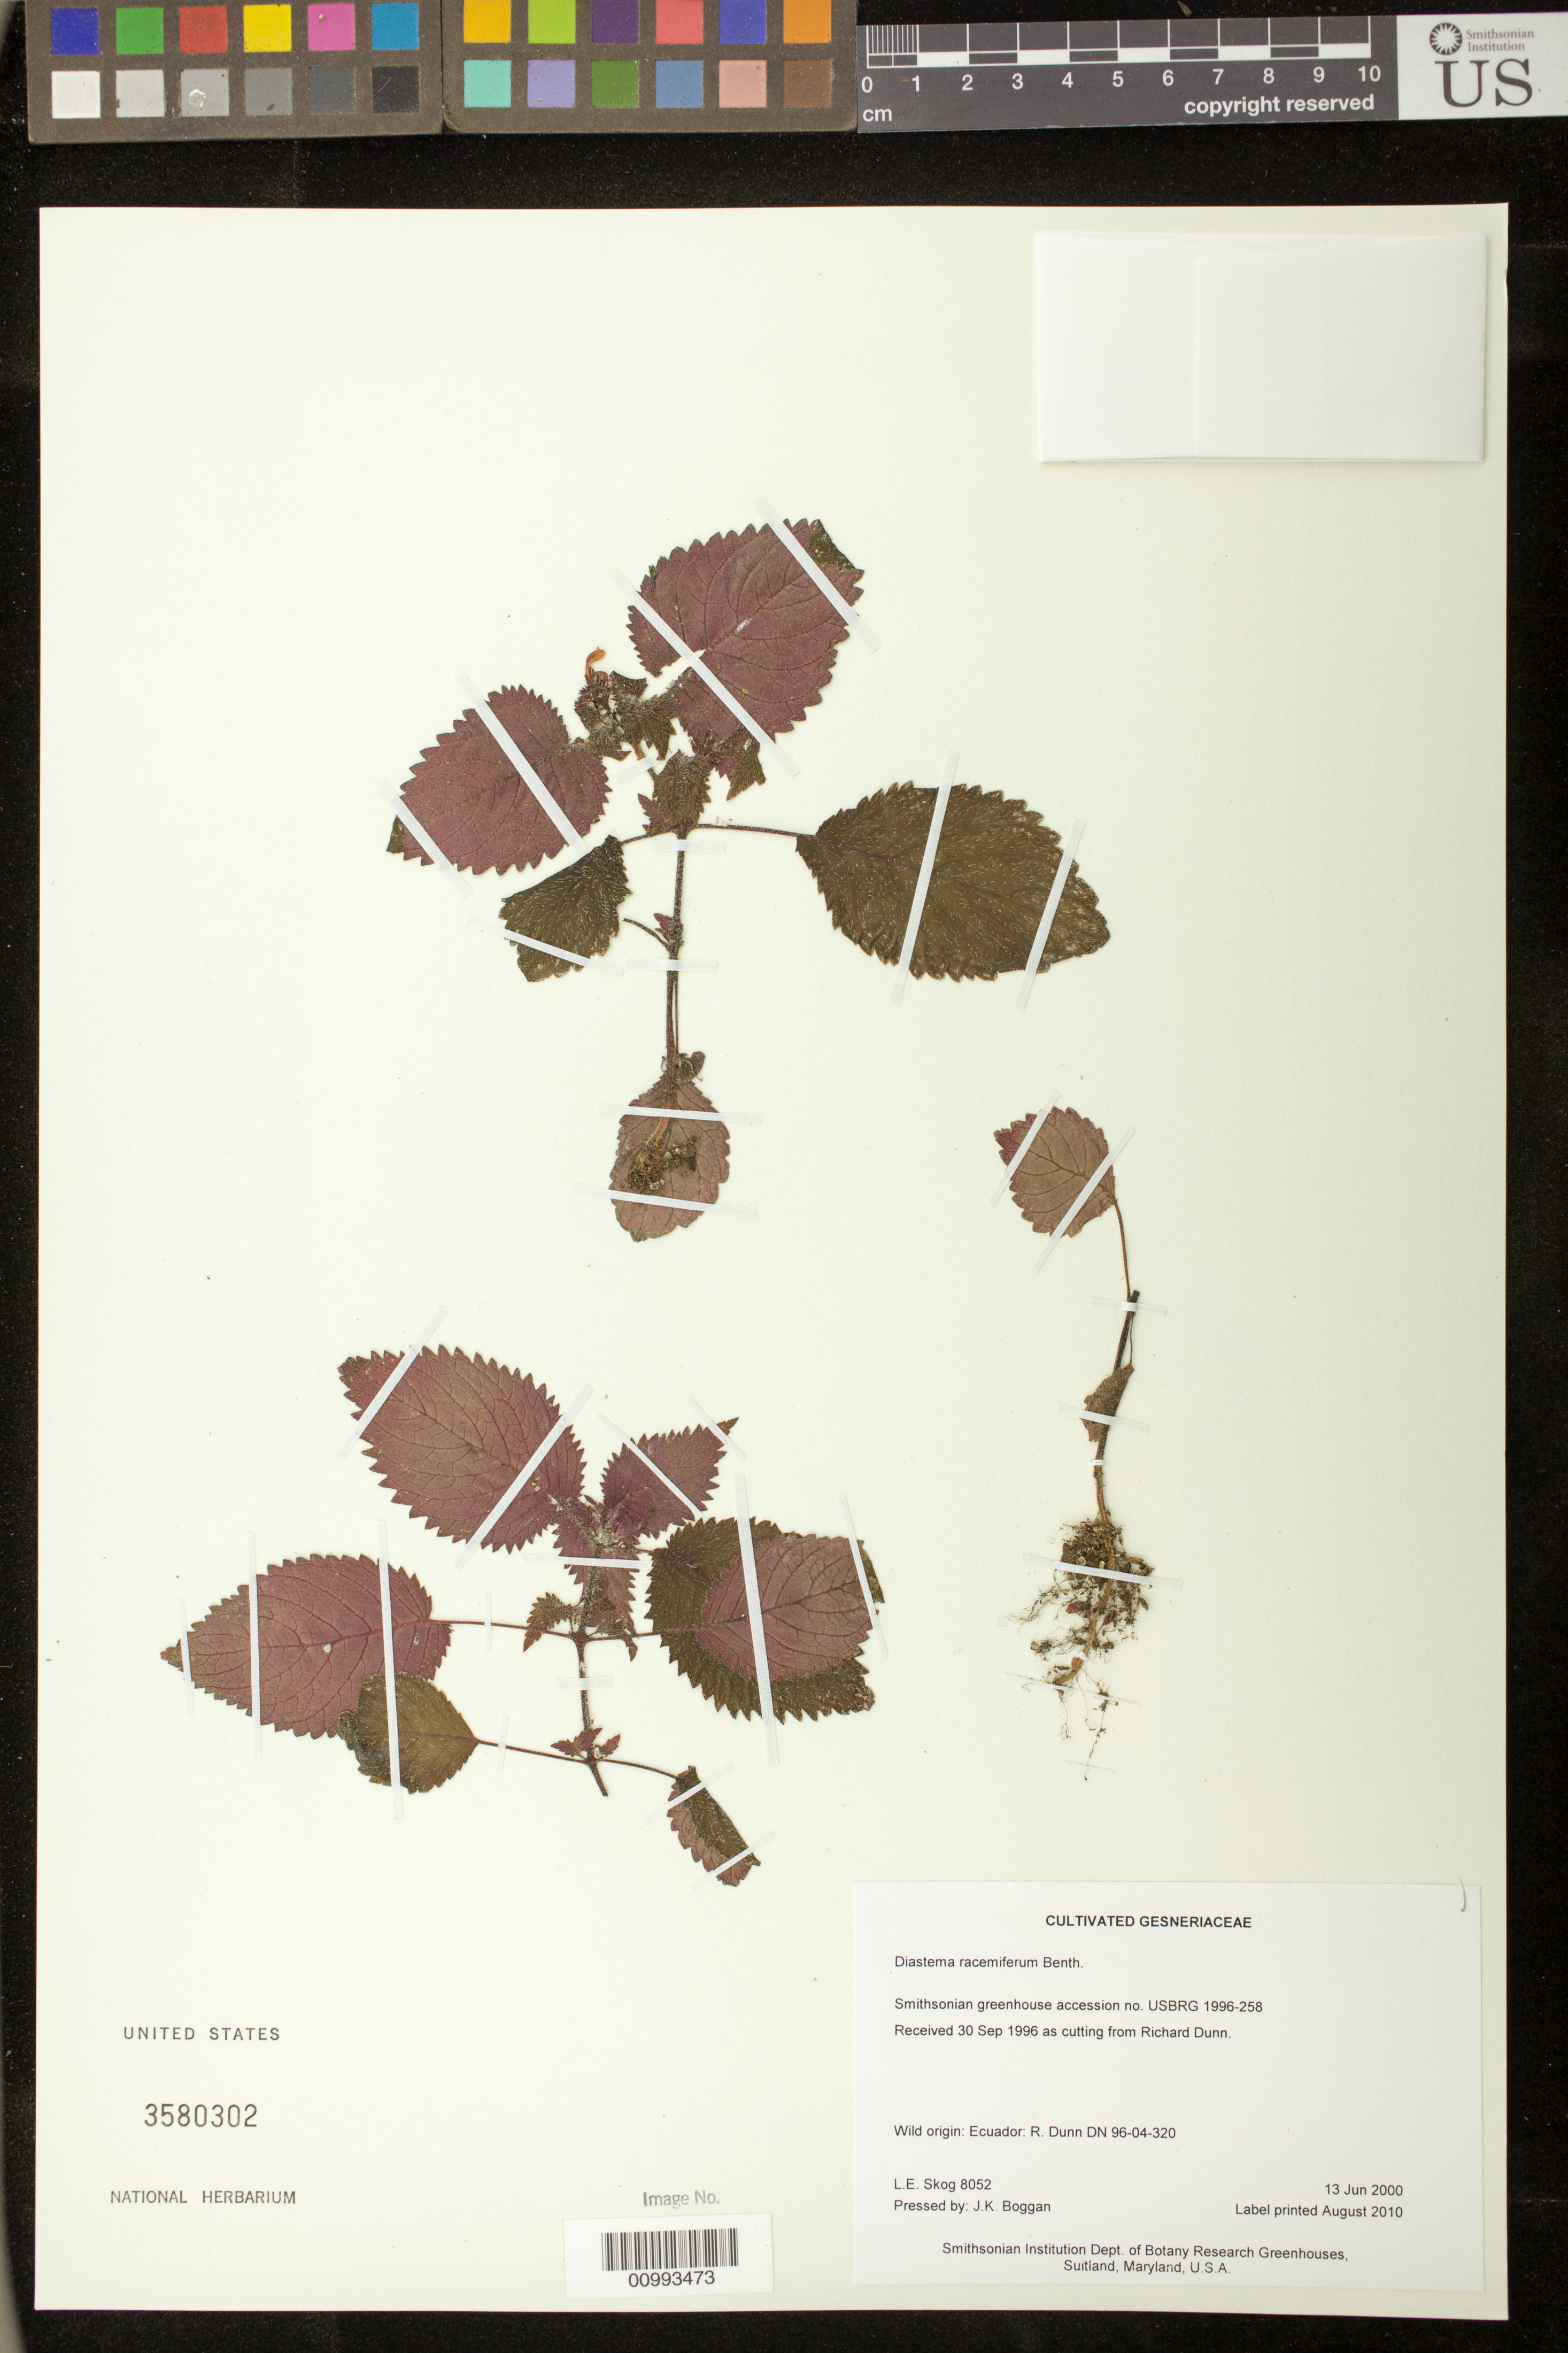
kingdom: Plantae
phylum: Tracheophyta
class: Magnoliopsida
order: Lamiales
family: Gesneriaceae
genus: Diastema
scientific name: Diastema racemiferum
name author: Benth.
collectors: L. E. Skog & J. K. Boggan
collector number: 8052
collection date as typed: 13 Jun 2000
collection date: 2000-06-13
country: Ecuador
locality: Smithsonian Institution Dept. of Botany Research Greenhouses, Suitland, Maryland, U.S.A.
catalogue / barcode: US 3580302